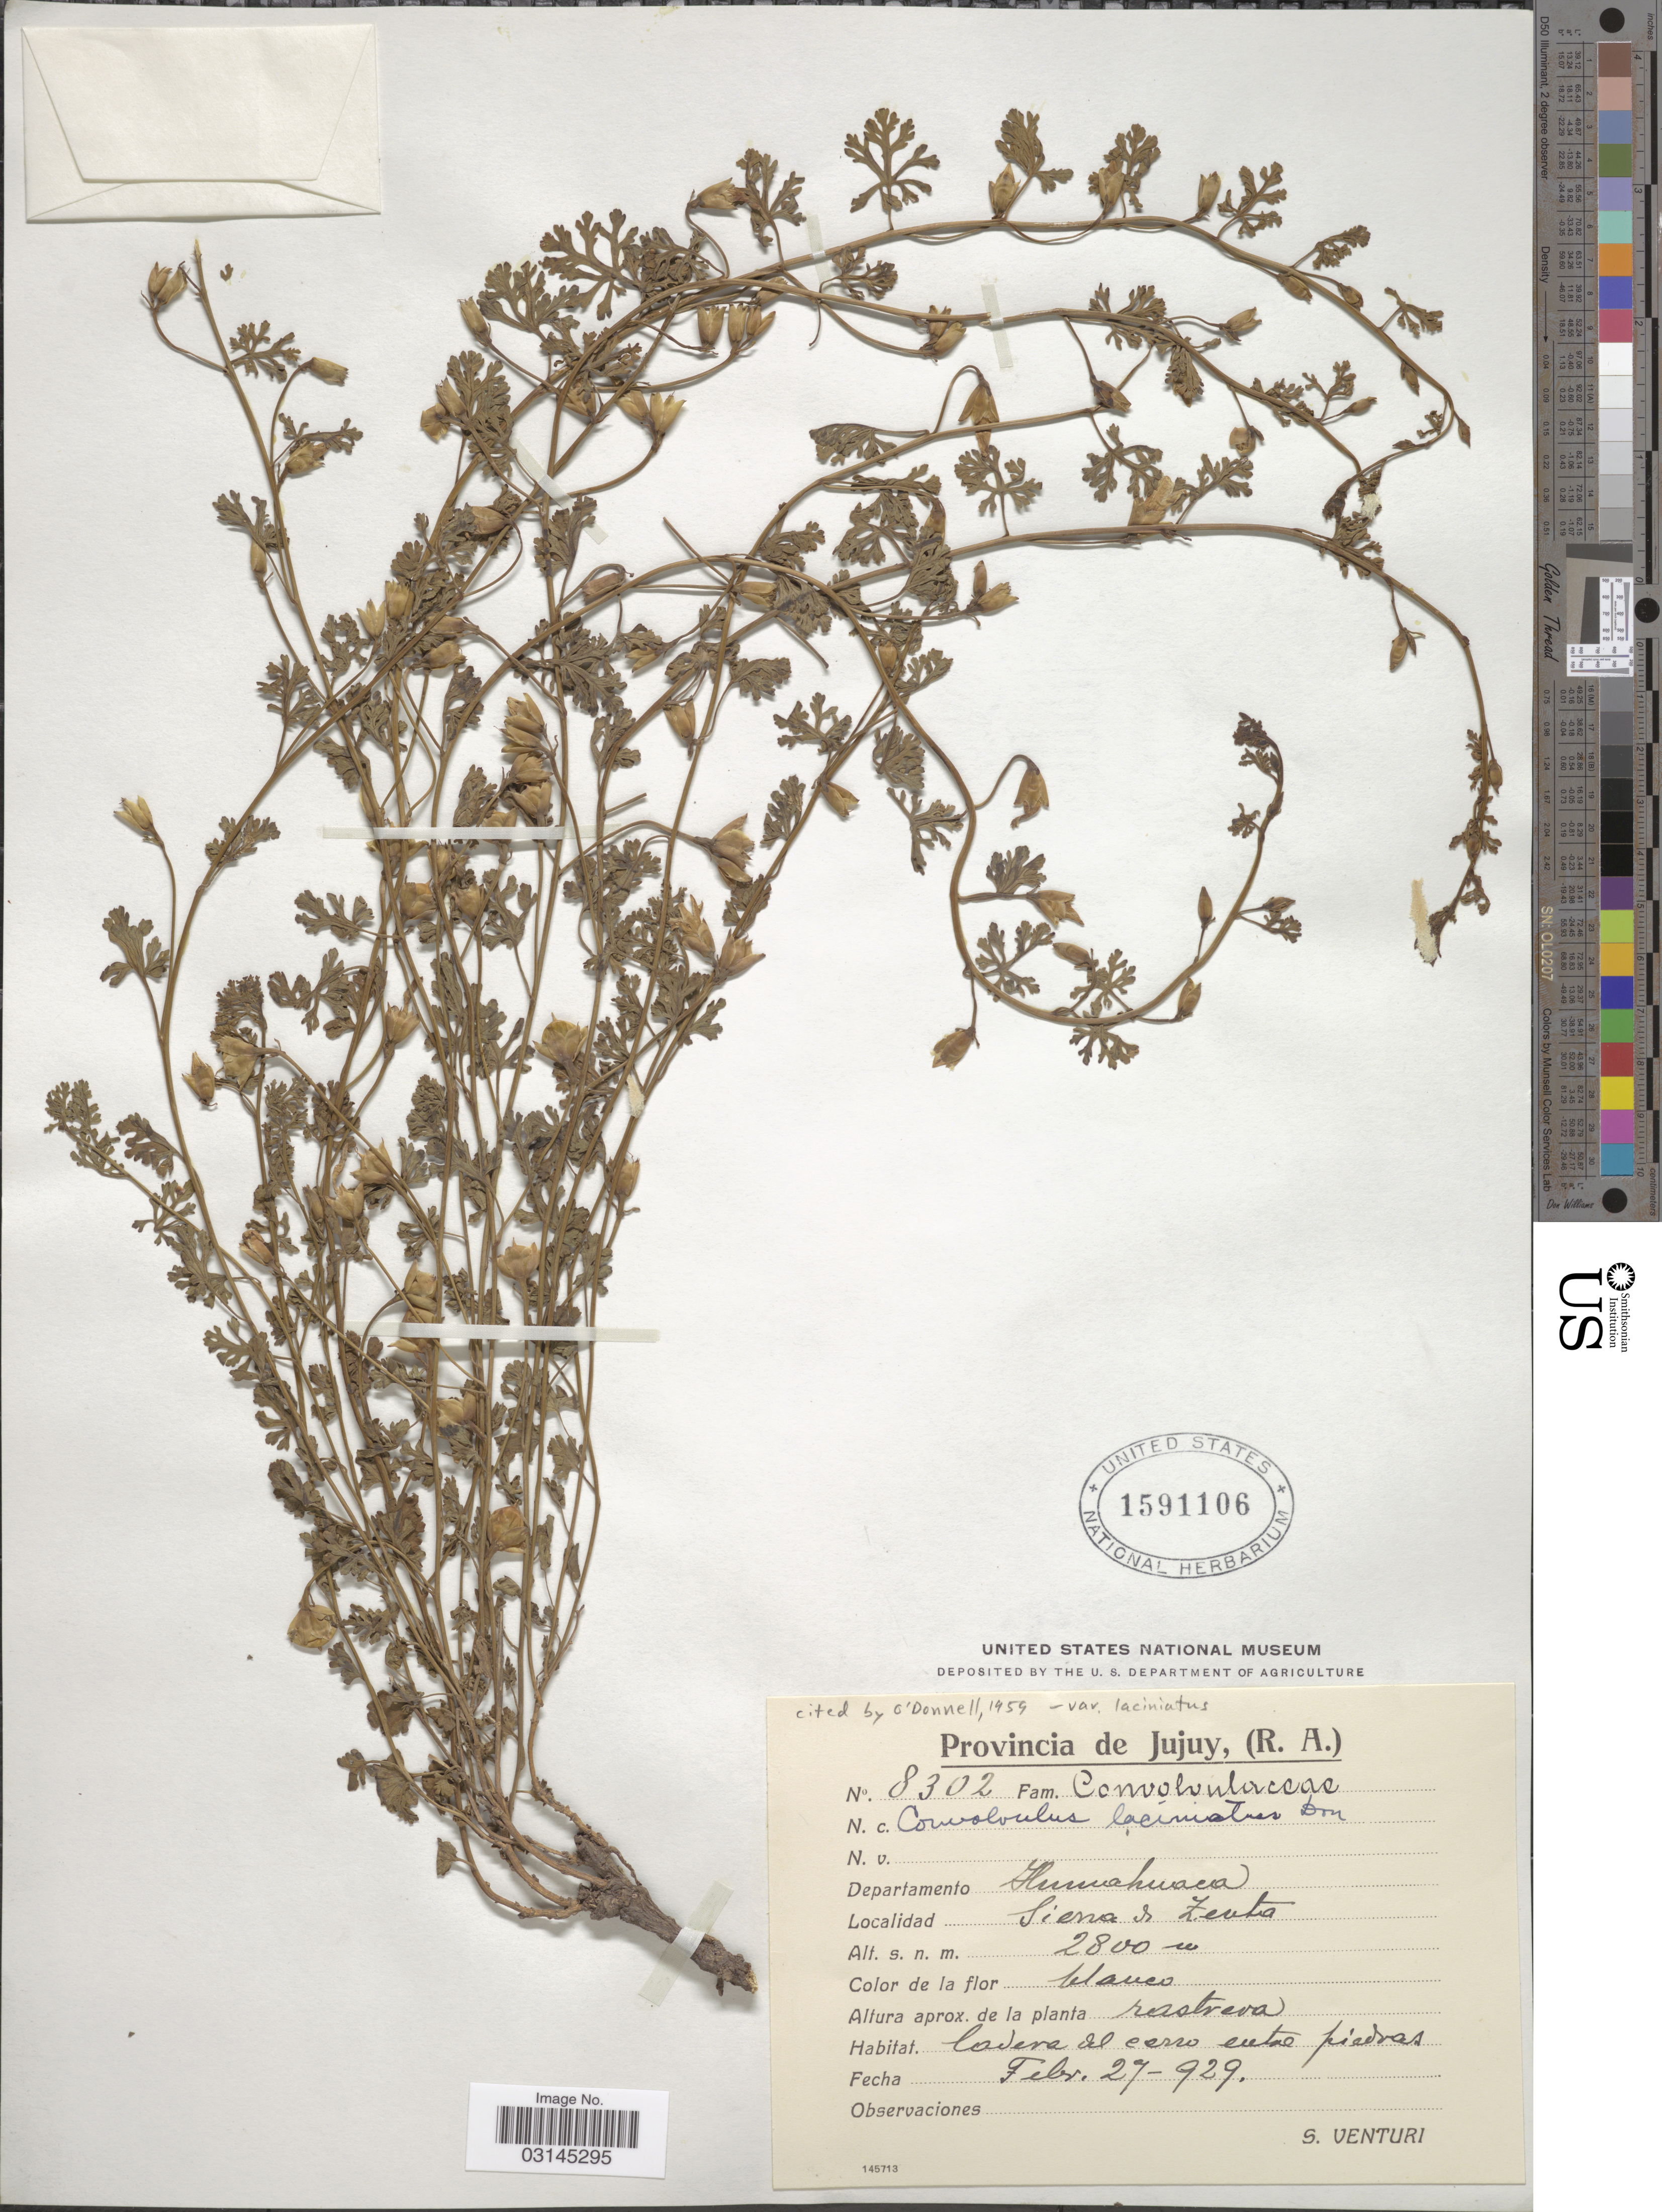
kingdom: Plantae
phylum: Tracheophyta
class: Magnoliopsida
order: Solanales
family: Convolvulaceae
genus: Convolvulus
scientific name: Convolvulus laciniatus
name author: Desr.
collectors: S. Venturi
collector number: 8302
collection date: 1929-02-27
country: Argentina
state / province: Jujuy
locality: Departamento Humahuaca, Sierra de Zenta.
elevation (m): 2800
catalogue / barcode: US 1591106